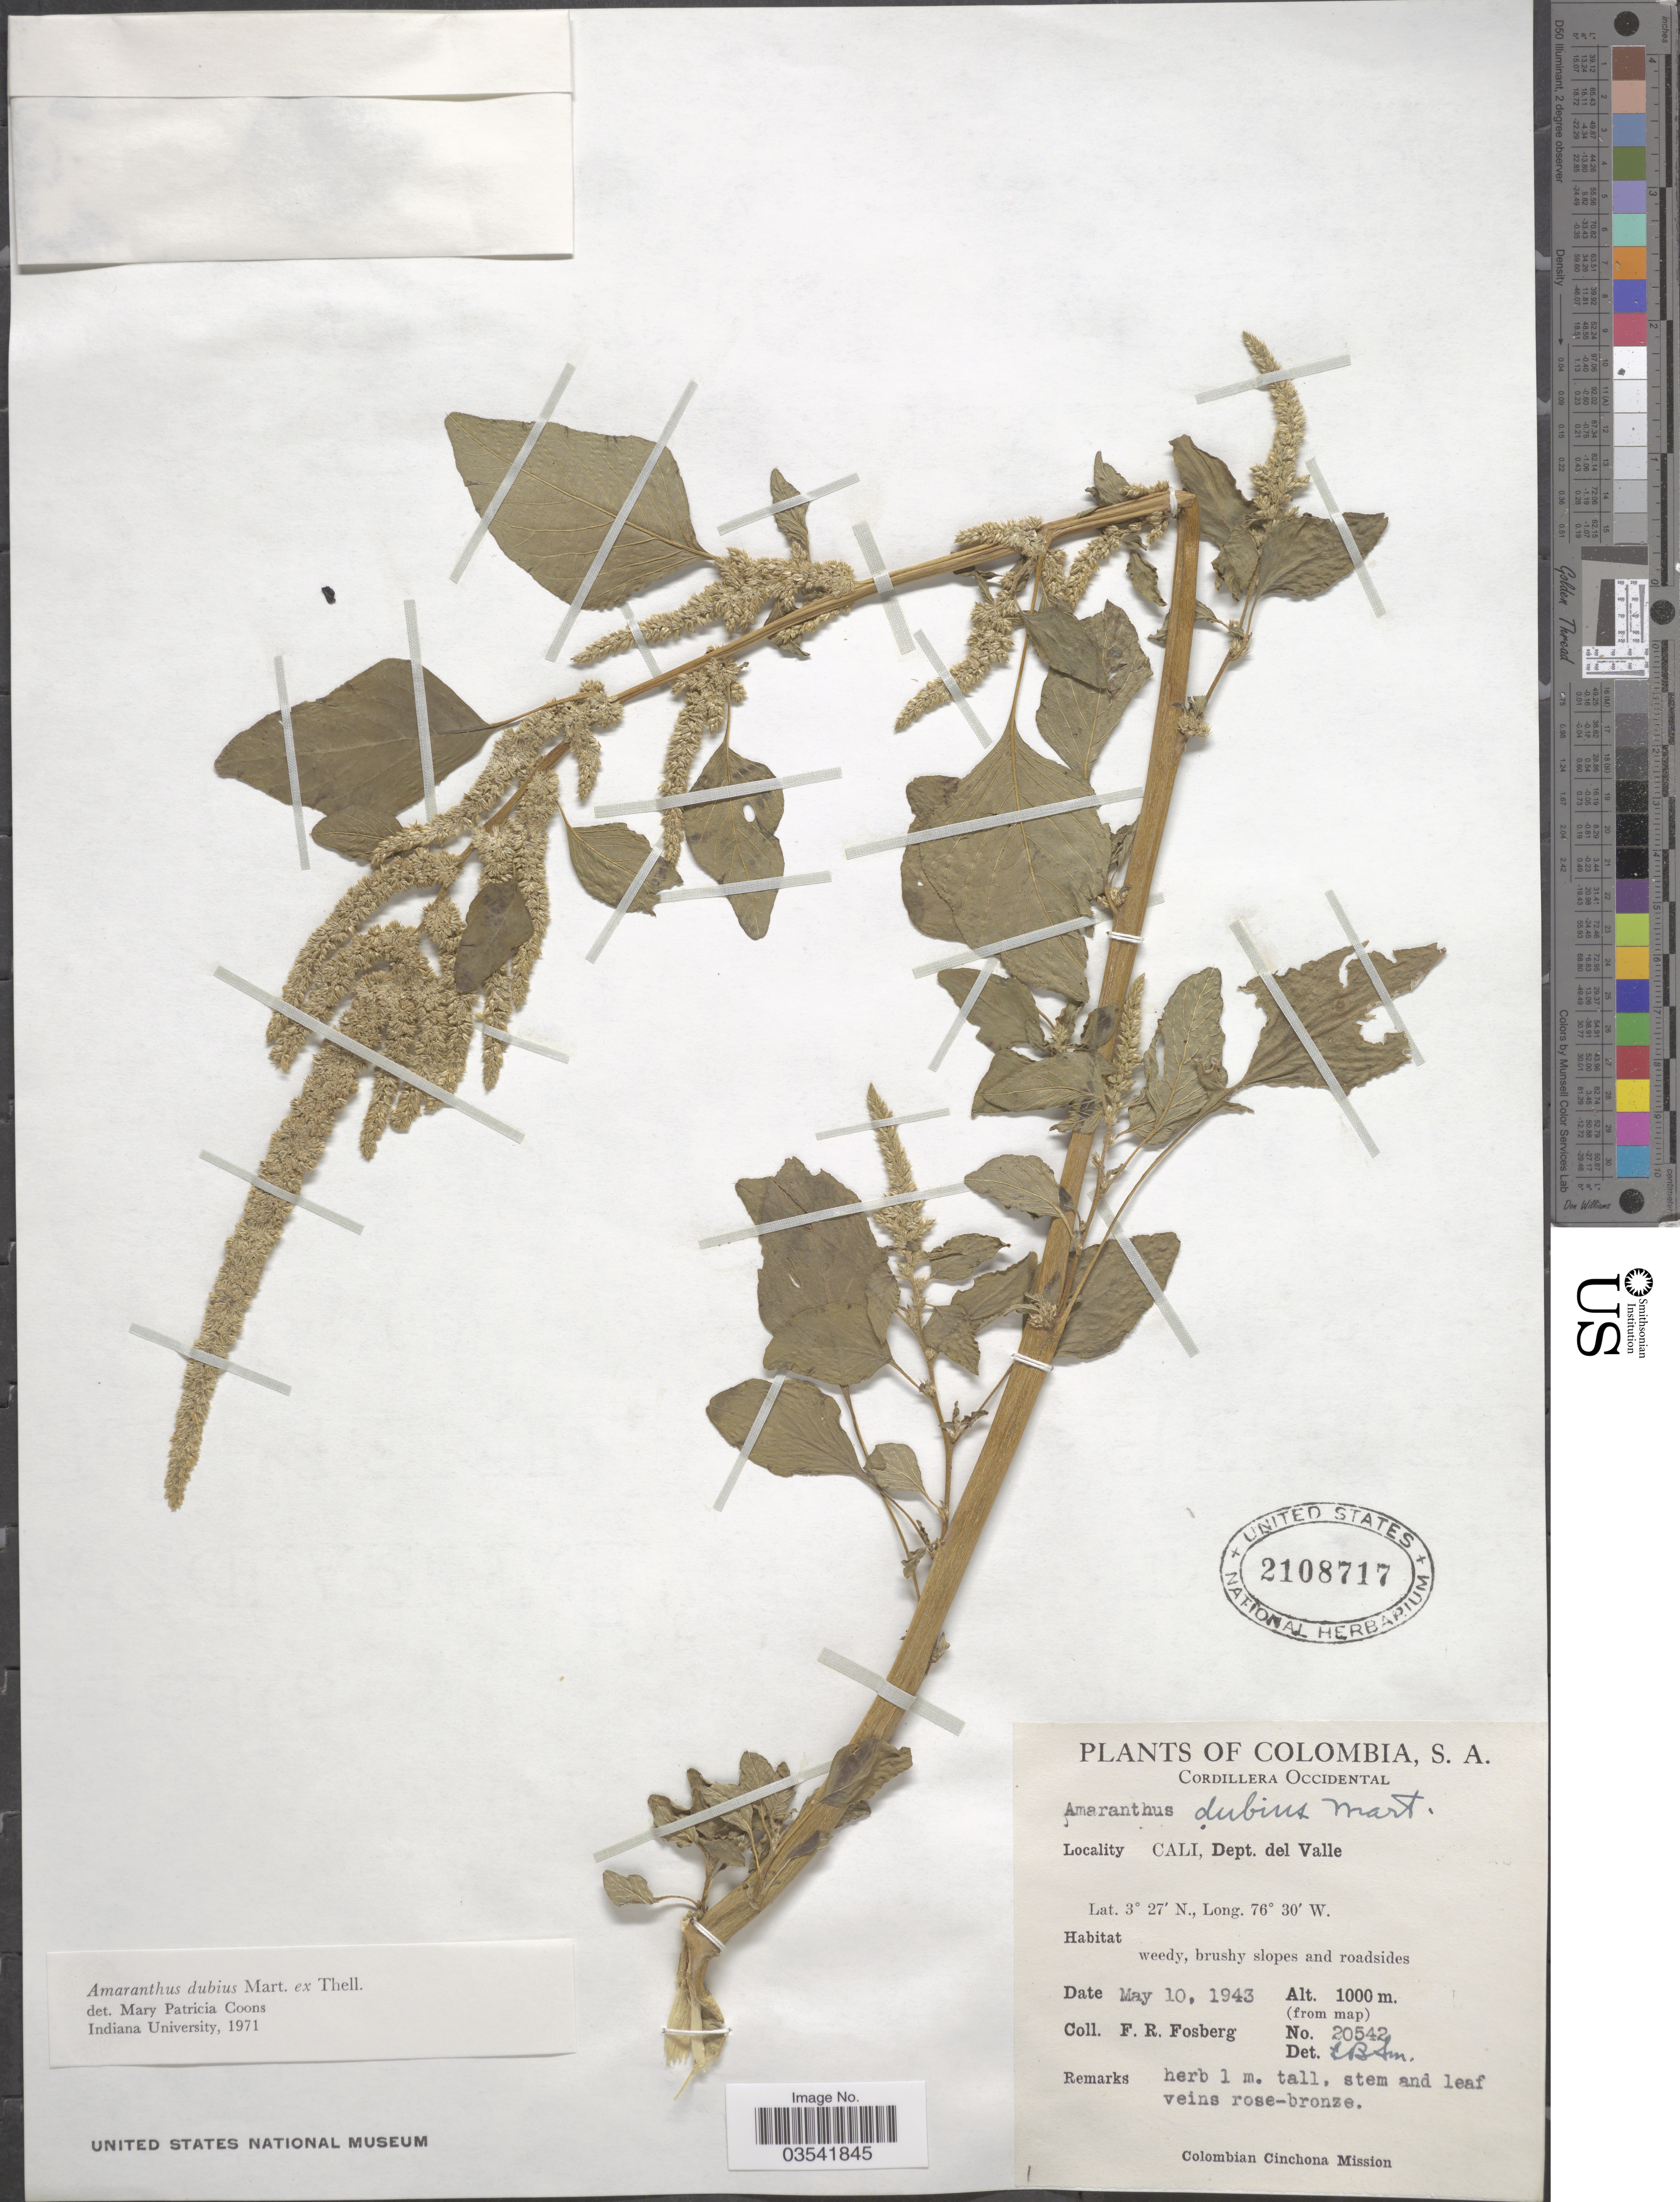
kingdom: Plantae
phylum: Tracheophyta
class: Magnoliopsida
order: Caryophyllales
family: Amaranthaceae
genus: Amaranthus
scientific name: Amaranthus dubius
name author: Mart. ex Thell.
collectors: F. R. Fosberg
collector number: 20542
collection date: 1943-05-10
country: Colombia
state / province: Valle del Cauca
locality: Cordillera Occidental. Cali, Dept. del Valle.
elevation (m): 1000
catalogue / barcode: US 2108717